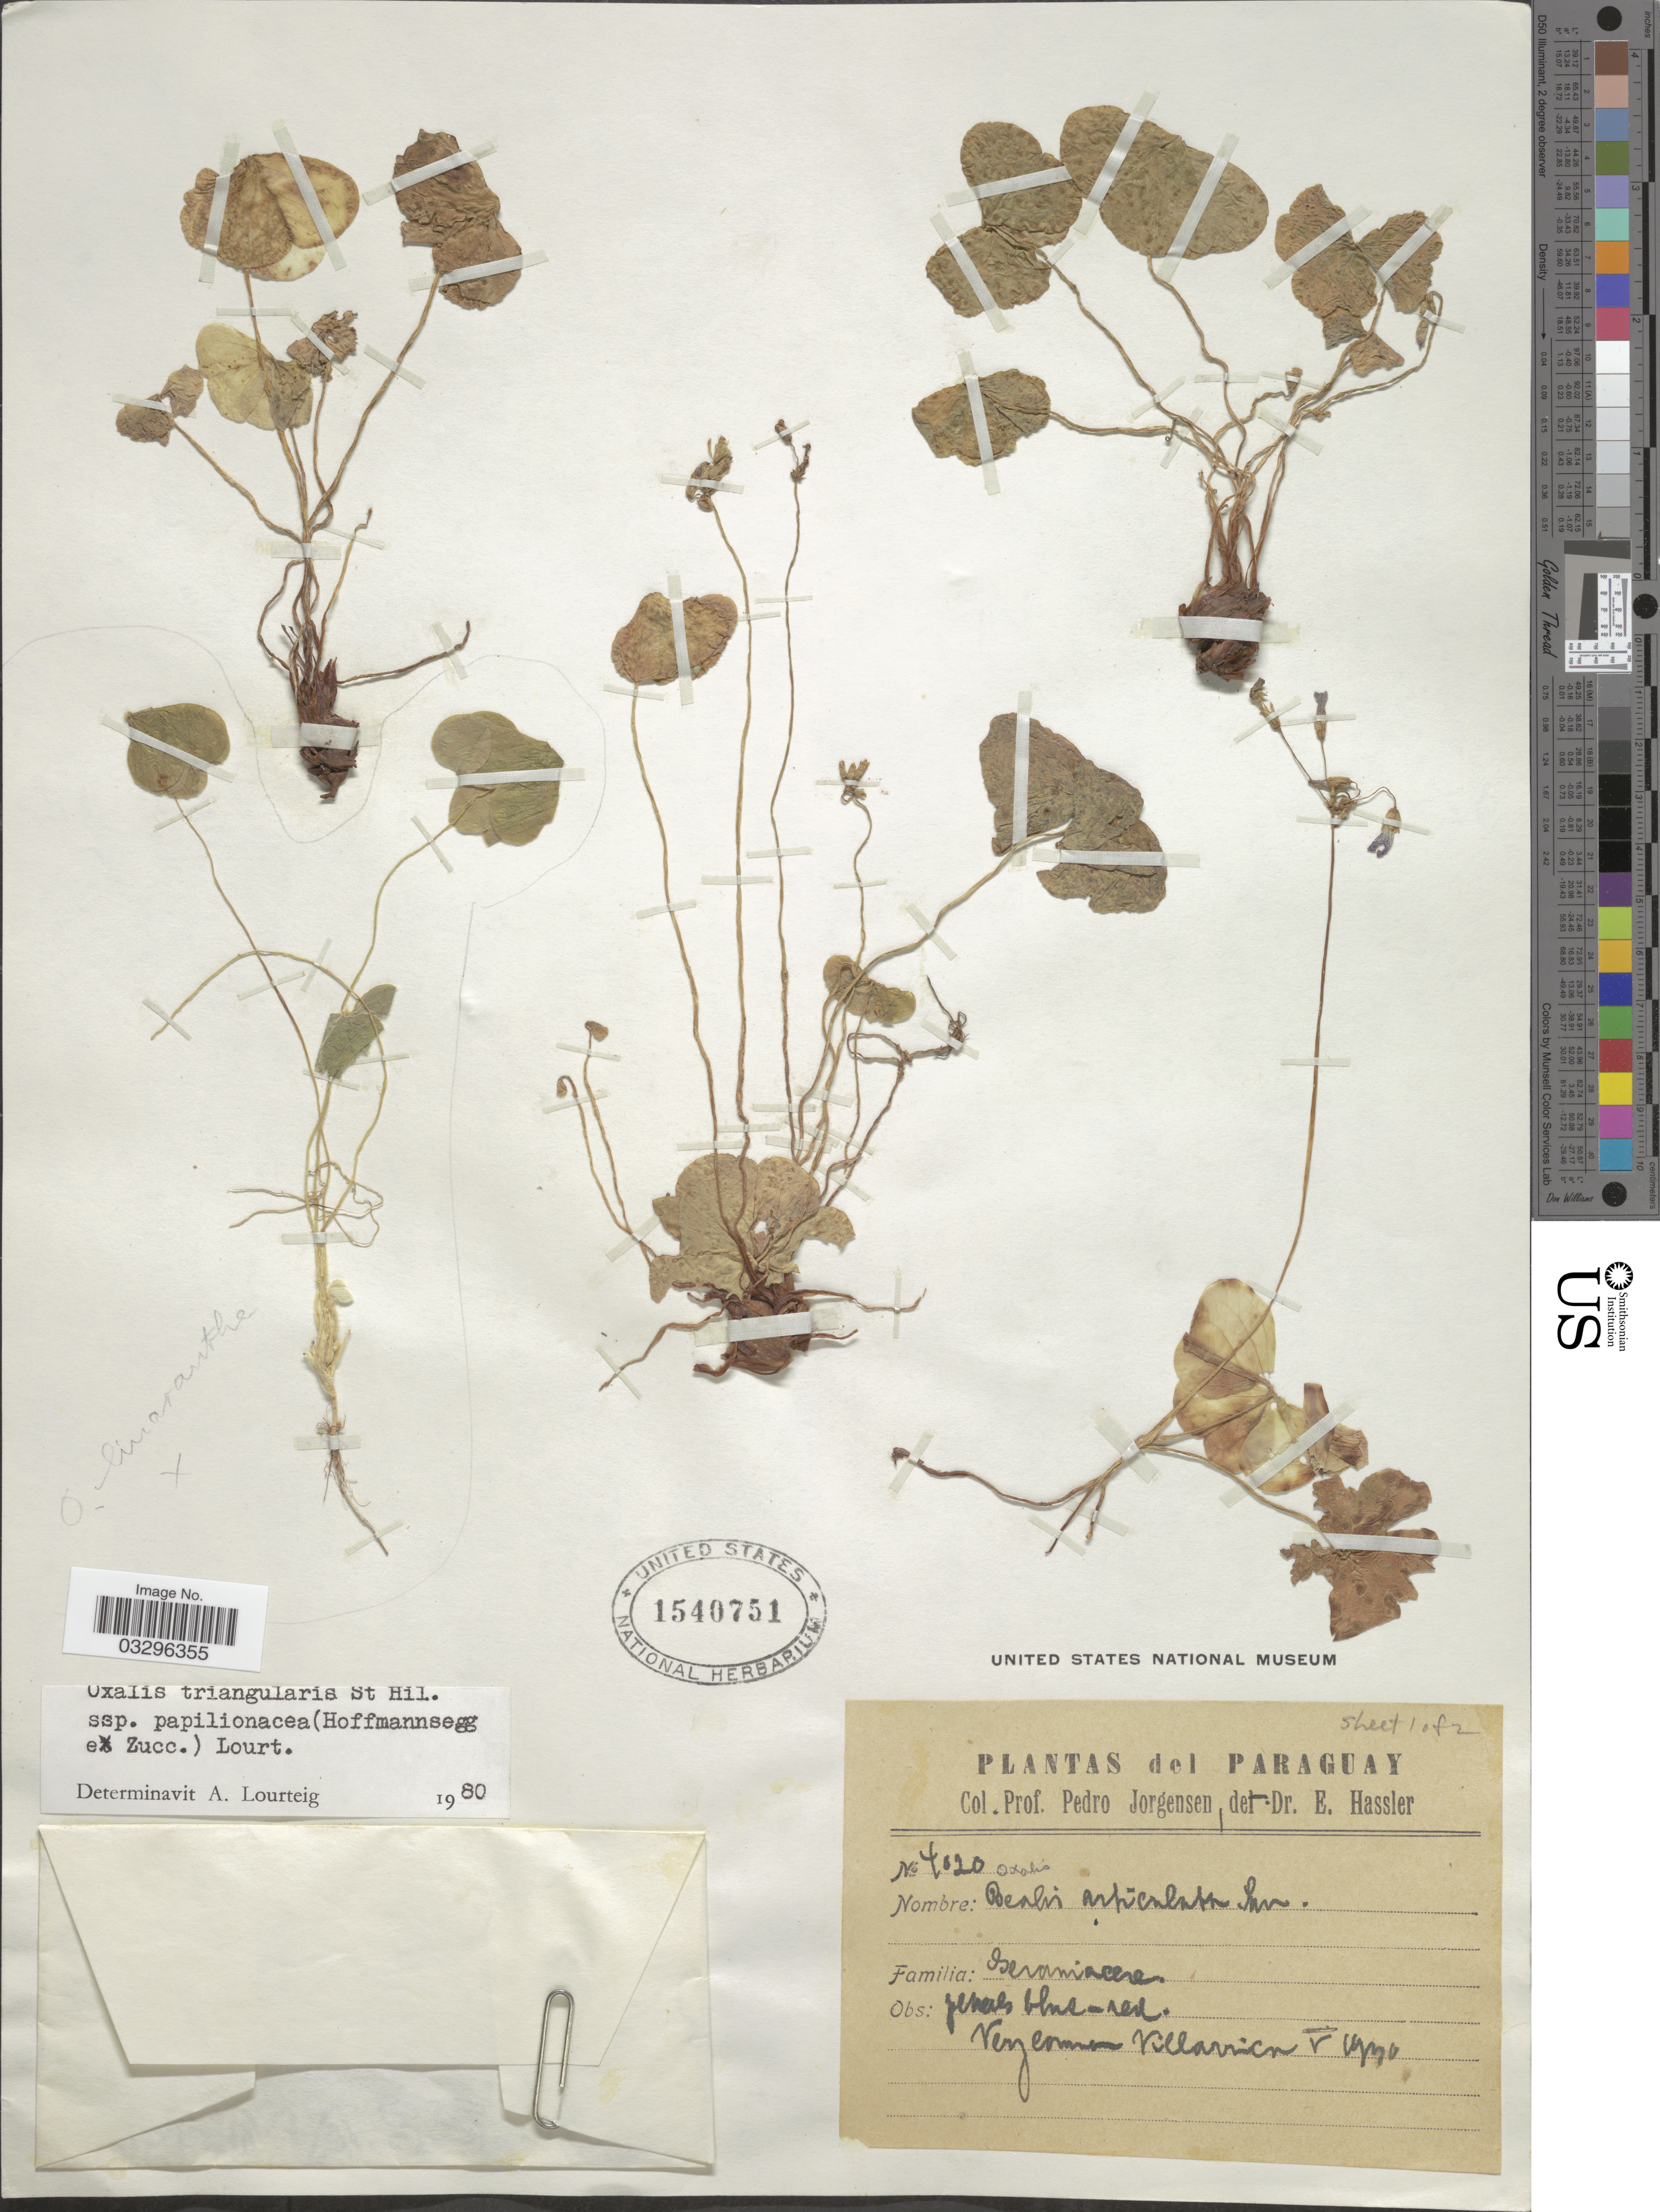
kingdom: Plantae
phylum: Tracheophyta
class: Magnoliopsida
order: Oxalidales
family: Oxalidaceae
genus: Oxalis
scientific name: Oxalis triangularis subsp. papilionacea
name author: (Hoffmanns. ex Zucc.) Lourteig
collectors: P. Jörgensen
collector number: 4020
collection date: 1930-05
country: Paraguay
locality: Very common Villarrica.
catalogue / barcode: US 1540751